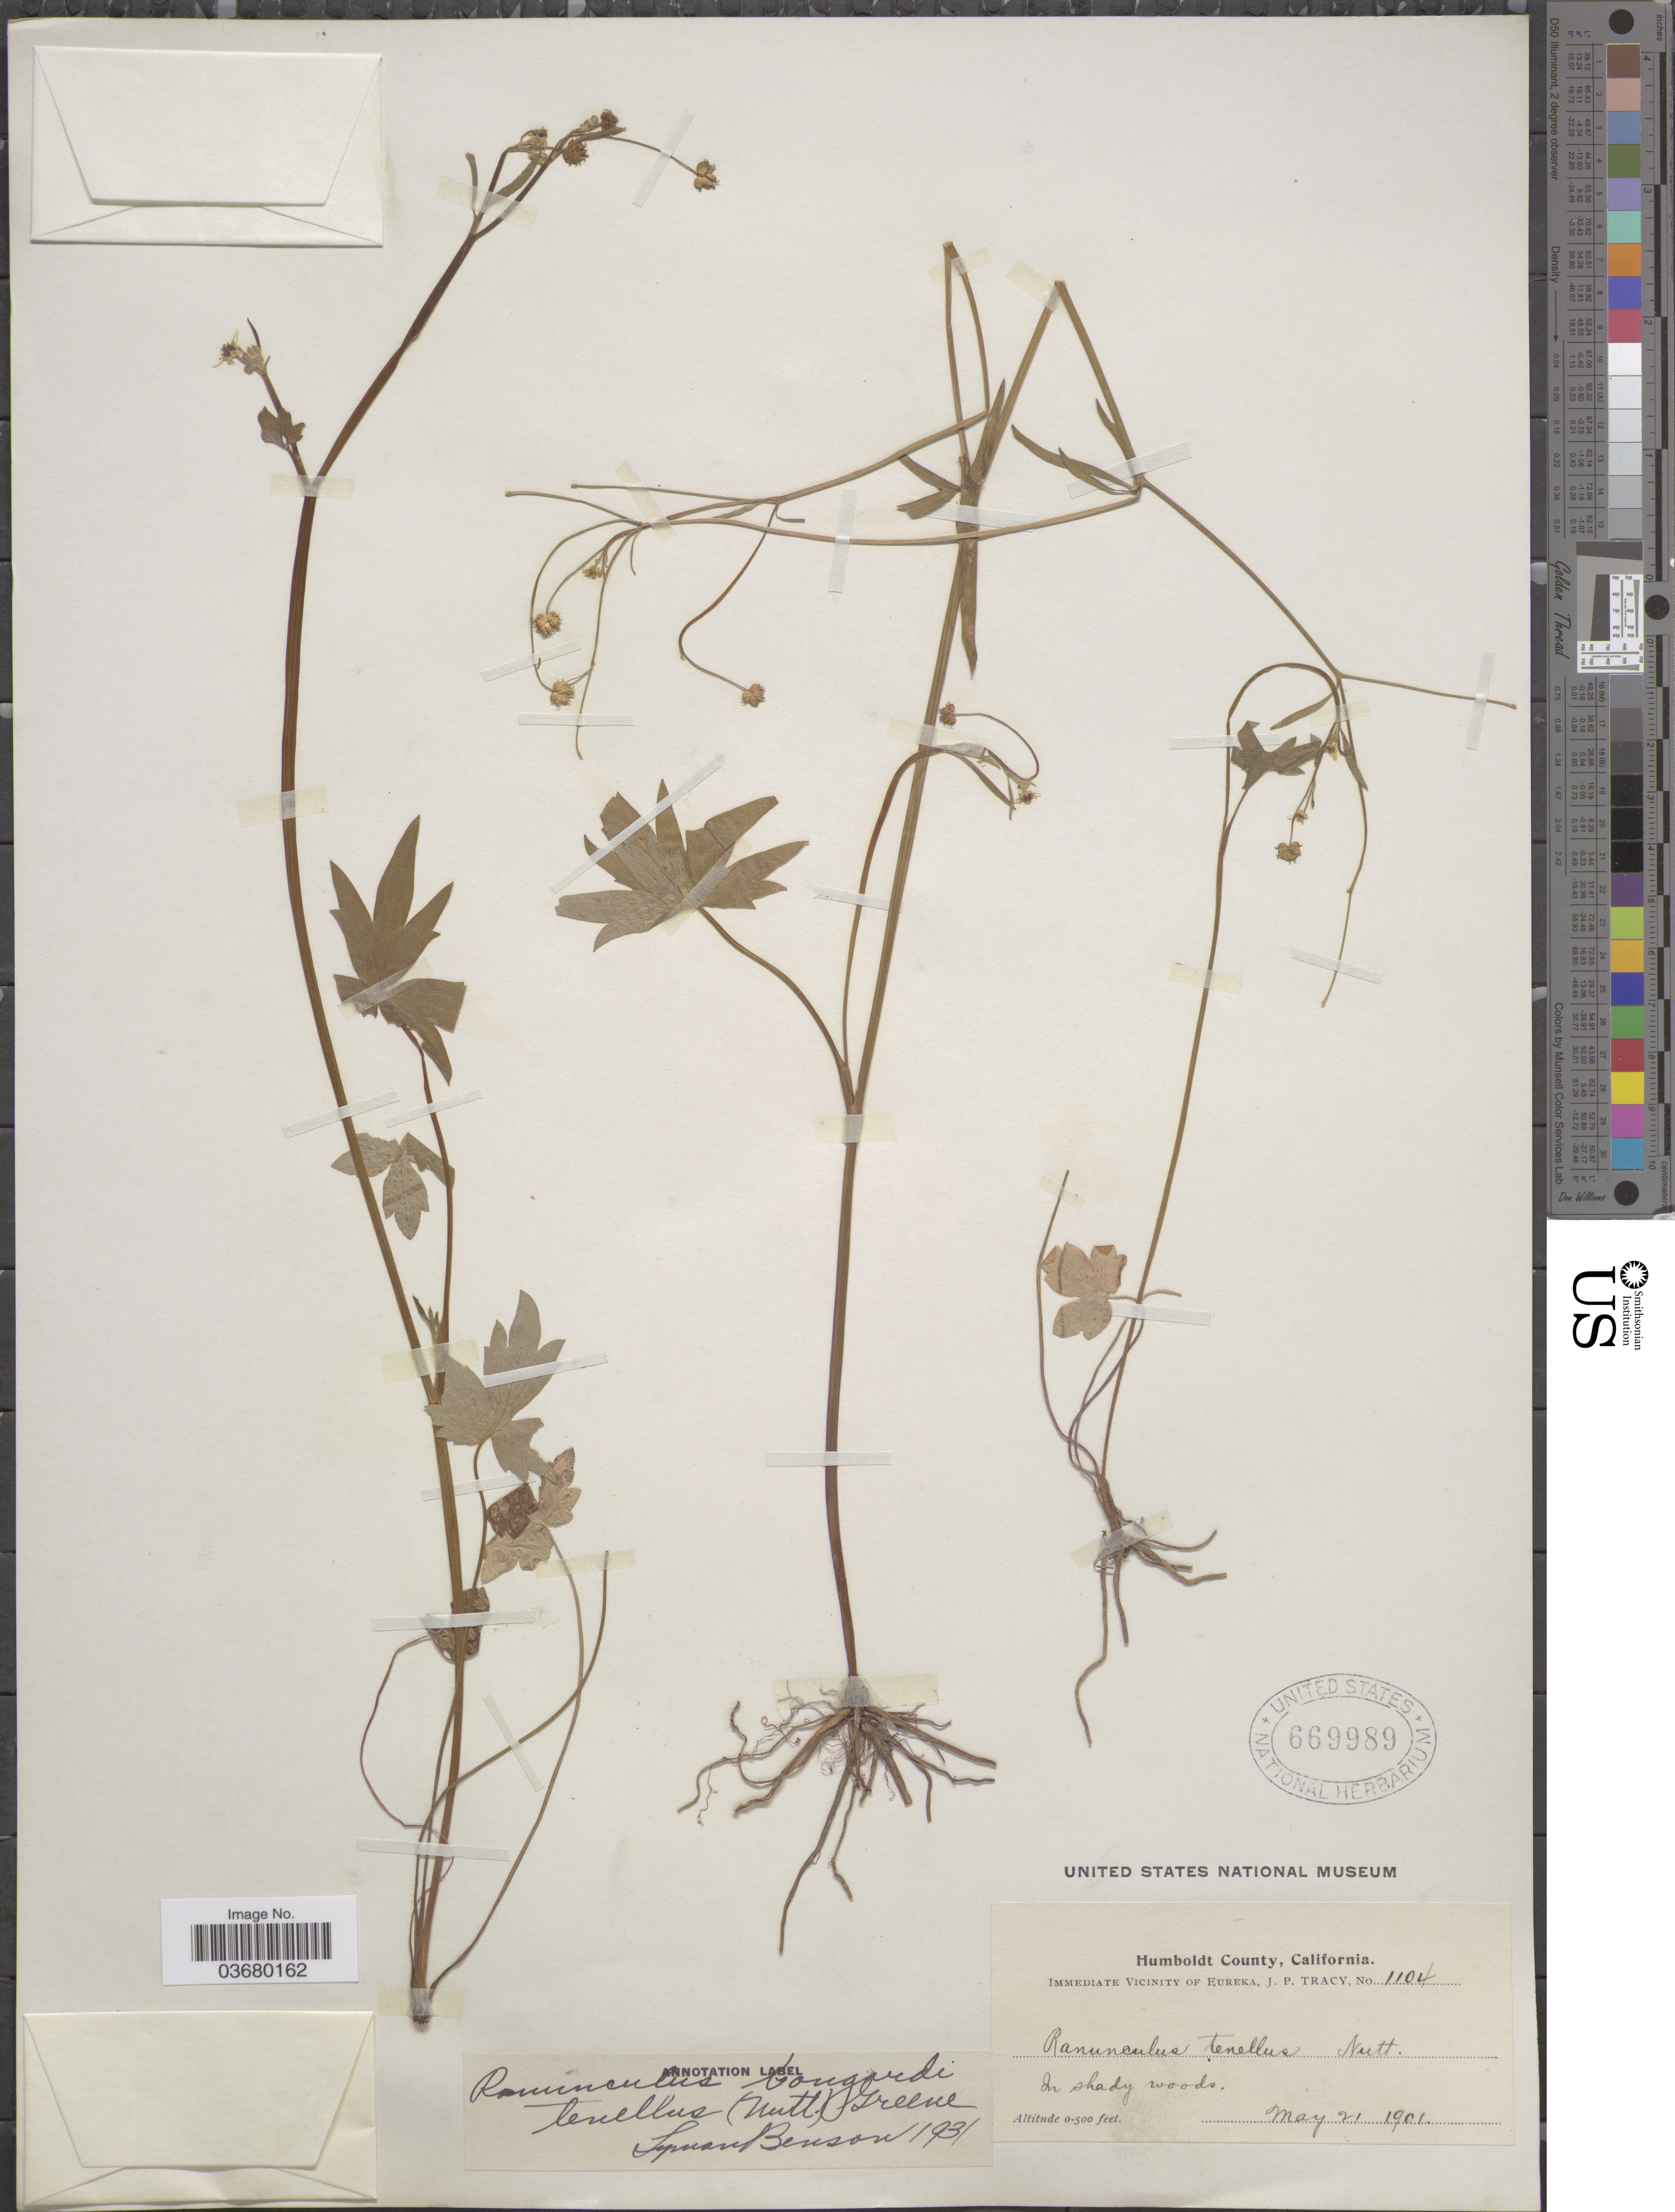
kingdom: Plantae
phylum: Tracheophyta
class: Magnoliopsida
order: Ranunculales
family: Ranunculaceae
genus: Ranunculus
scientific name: Ranunculus bongardii var. tenellus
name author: (A. Gray) Greene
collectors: J. Tracy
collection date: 1901-05-21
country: United States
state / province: California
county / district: Humboldt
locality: Humboldt County. Immediate Vicinity of Eureka.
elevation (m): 0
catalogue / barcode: US 669989